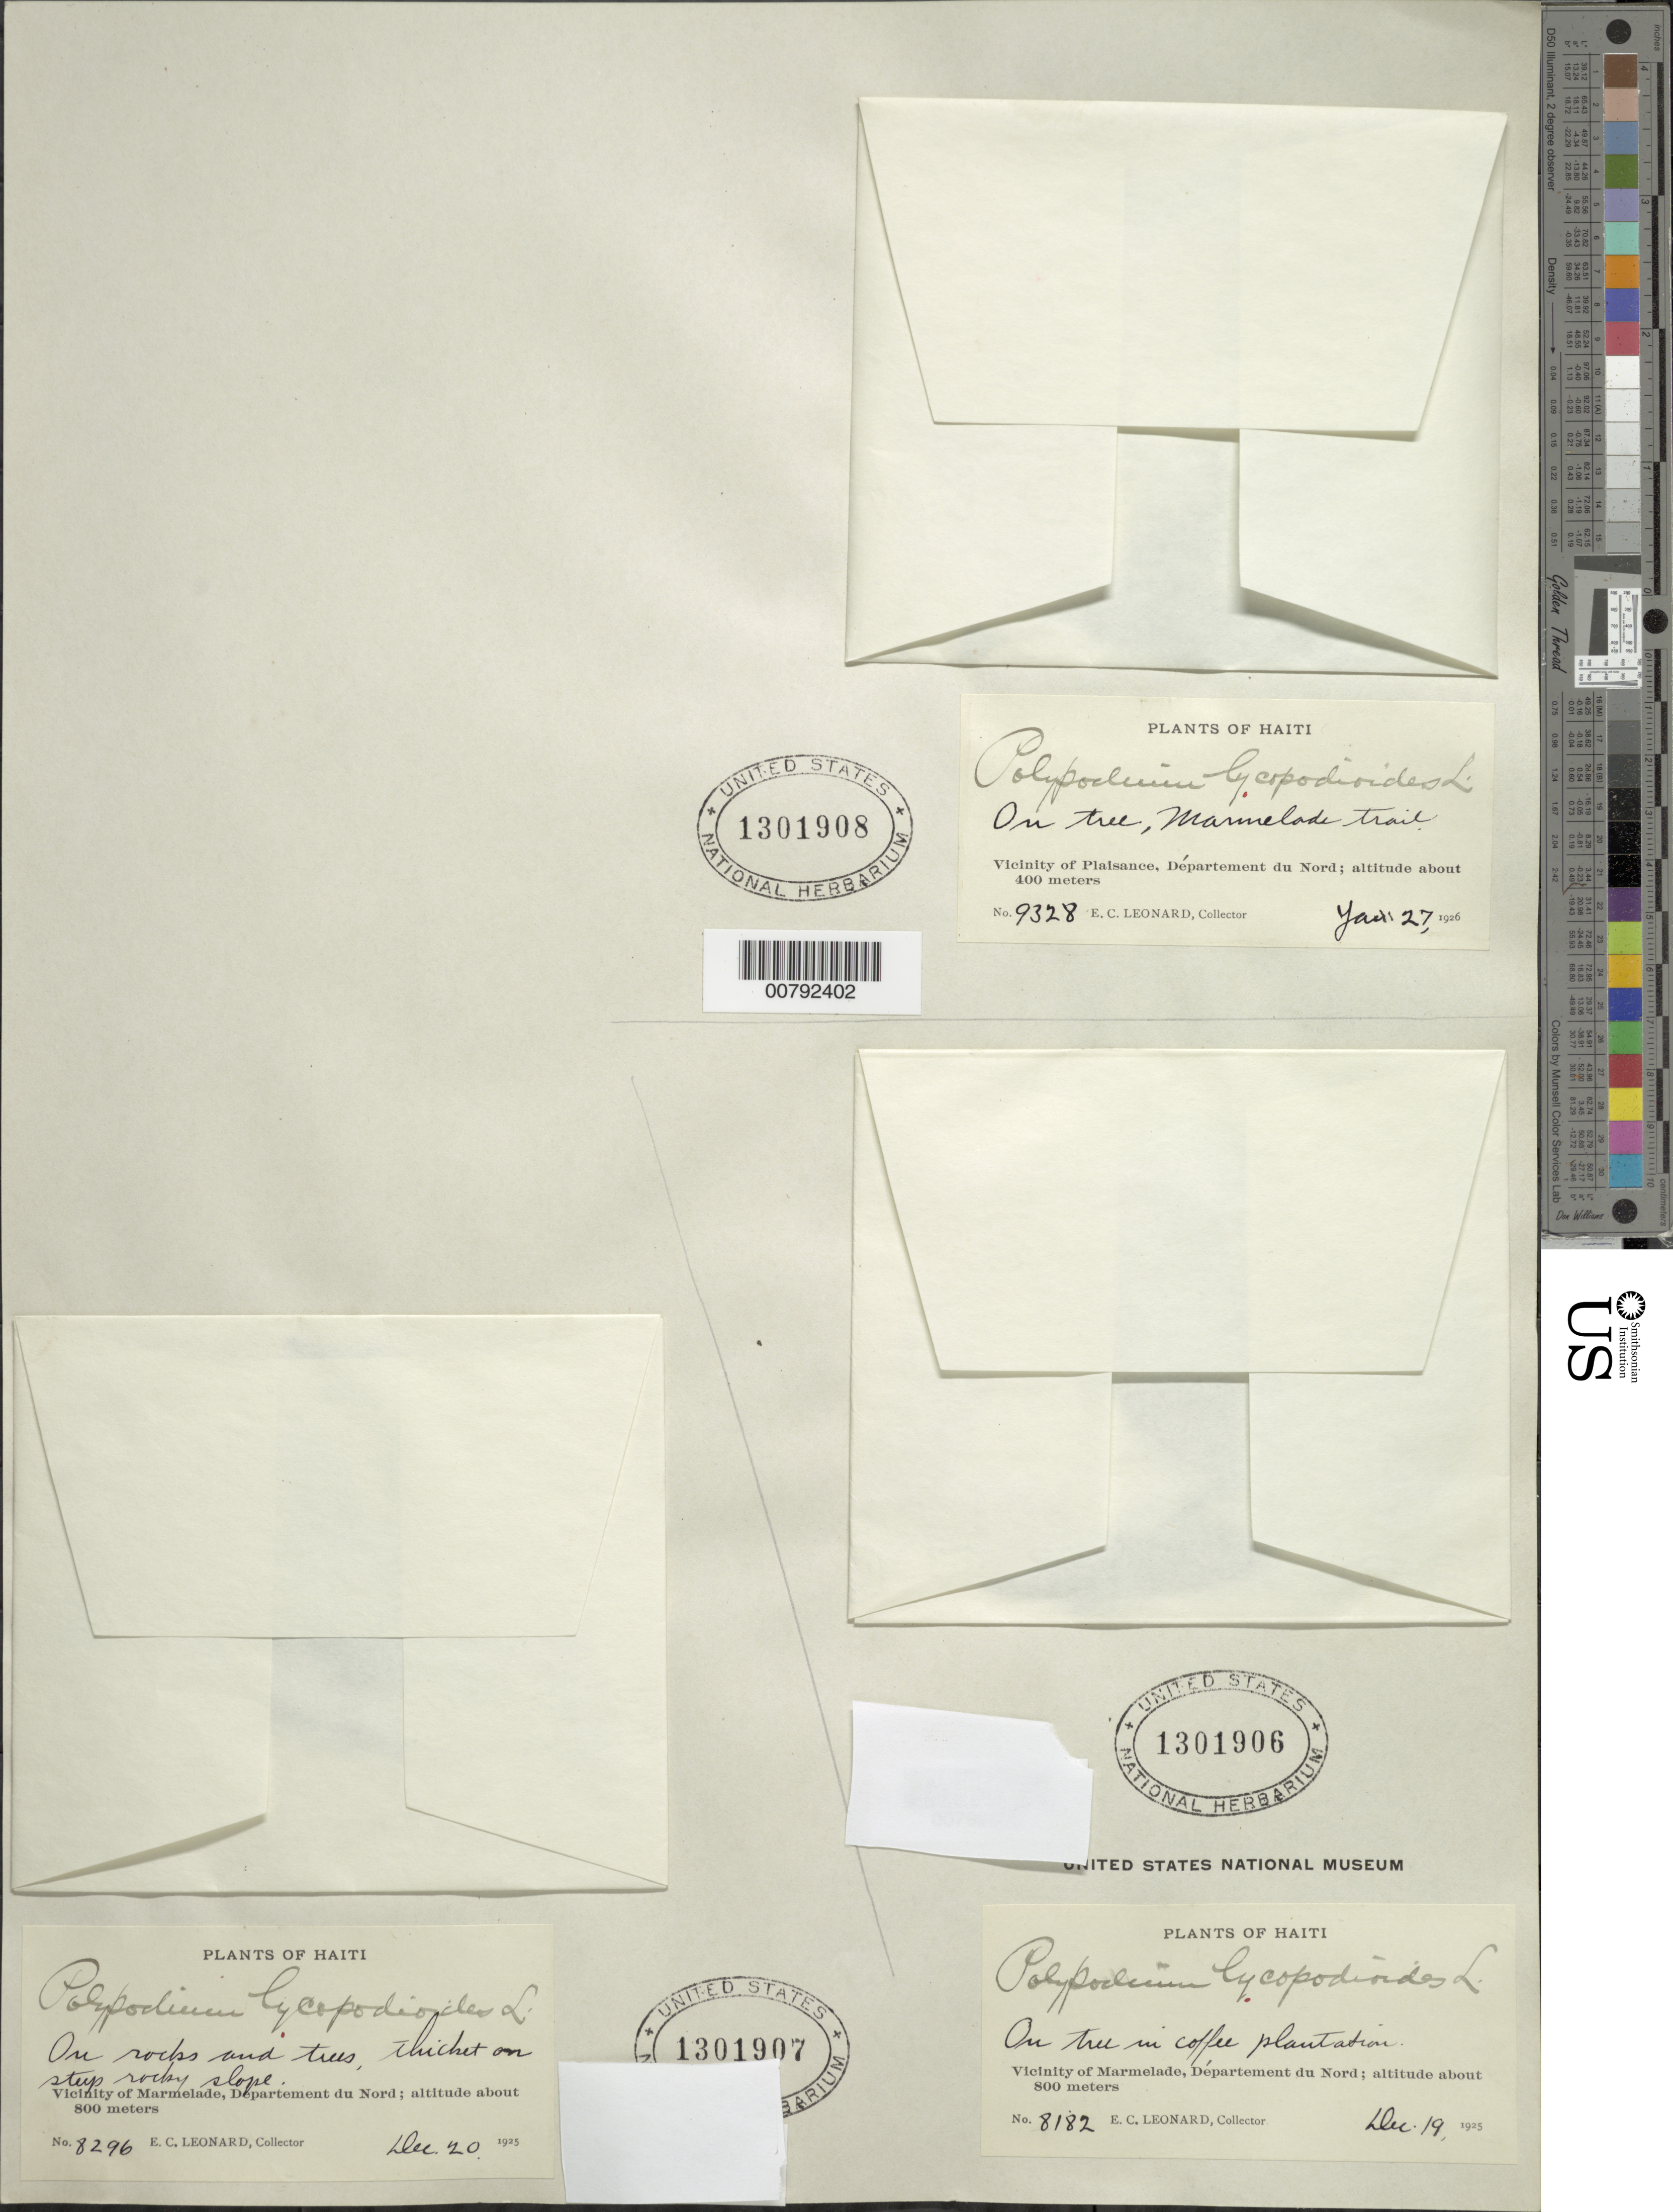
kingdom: Plantae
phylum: Tracheophyta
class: Polypodiopsida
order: Polypodiales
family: Polypodiaceae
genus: Microgramma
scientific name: Microgramma lycopodioides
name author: (L.) Copel.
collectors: E. C. Leonard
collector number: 9328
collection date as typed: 27 Jan 1926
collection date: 1926-01-27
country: Haiti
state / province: Nord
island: Hispaniola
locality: Plaisance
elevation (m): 400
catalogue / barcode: US 1301908